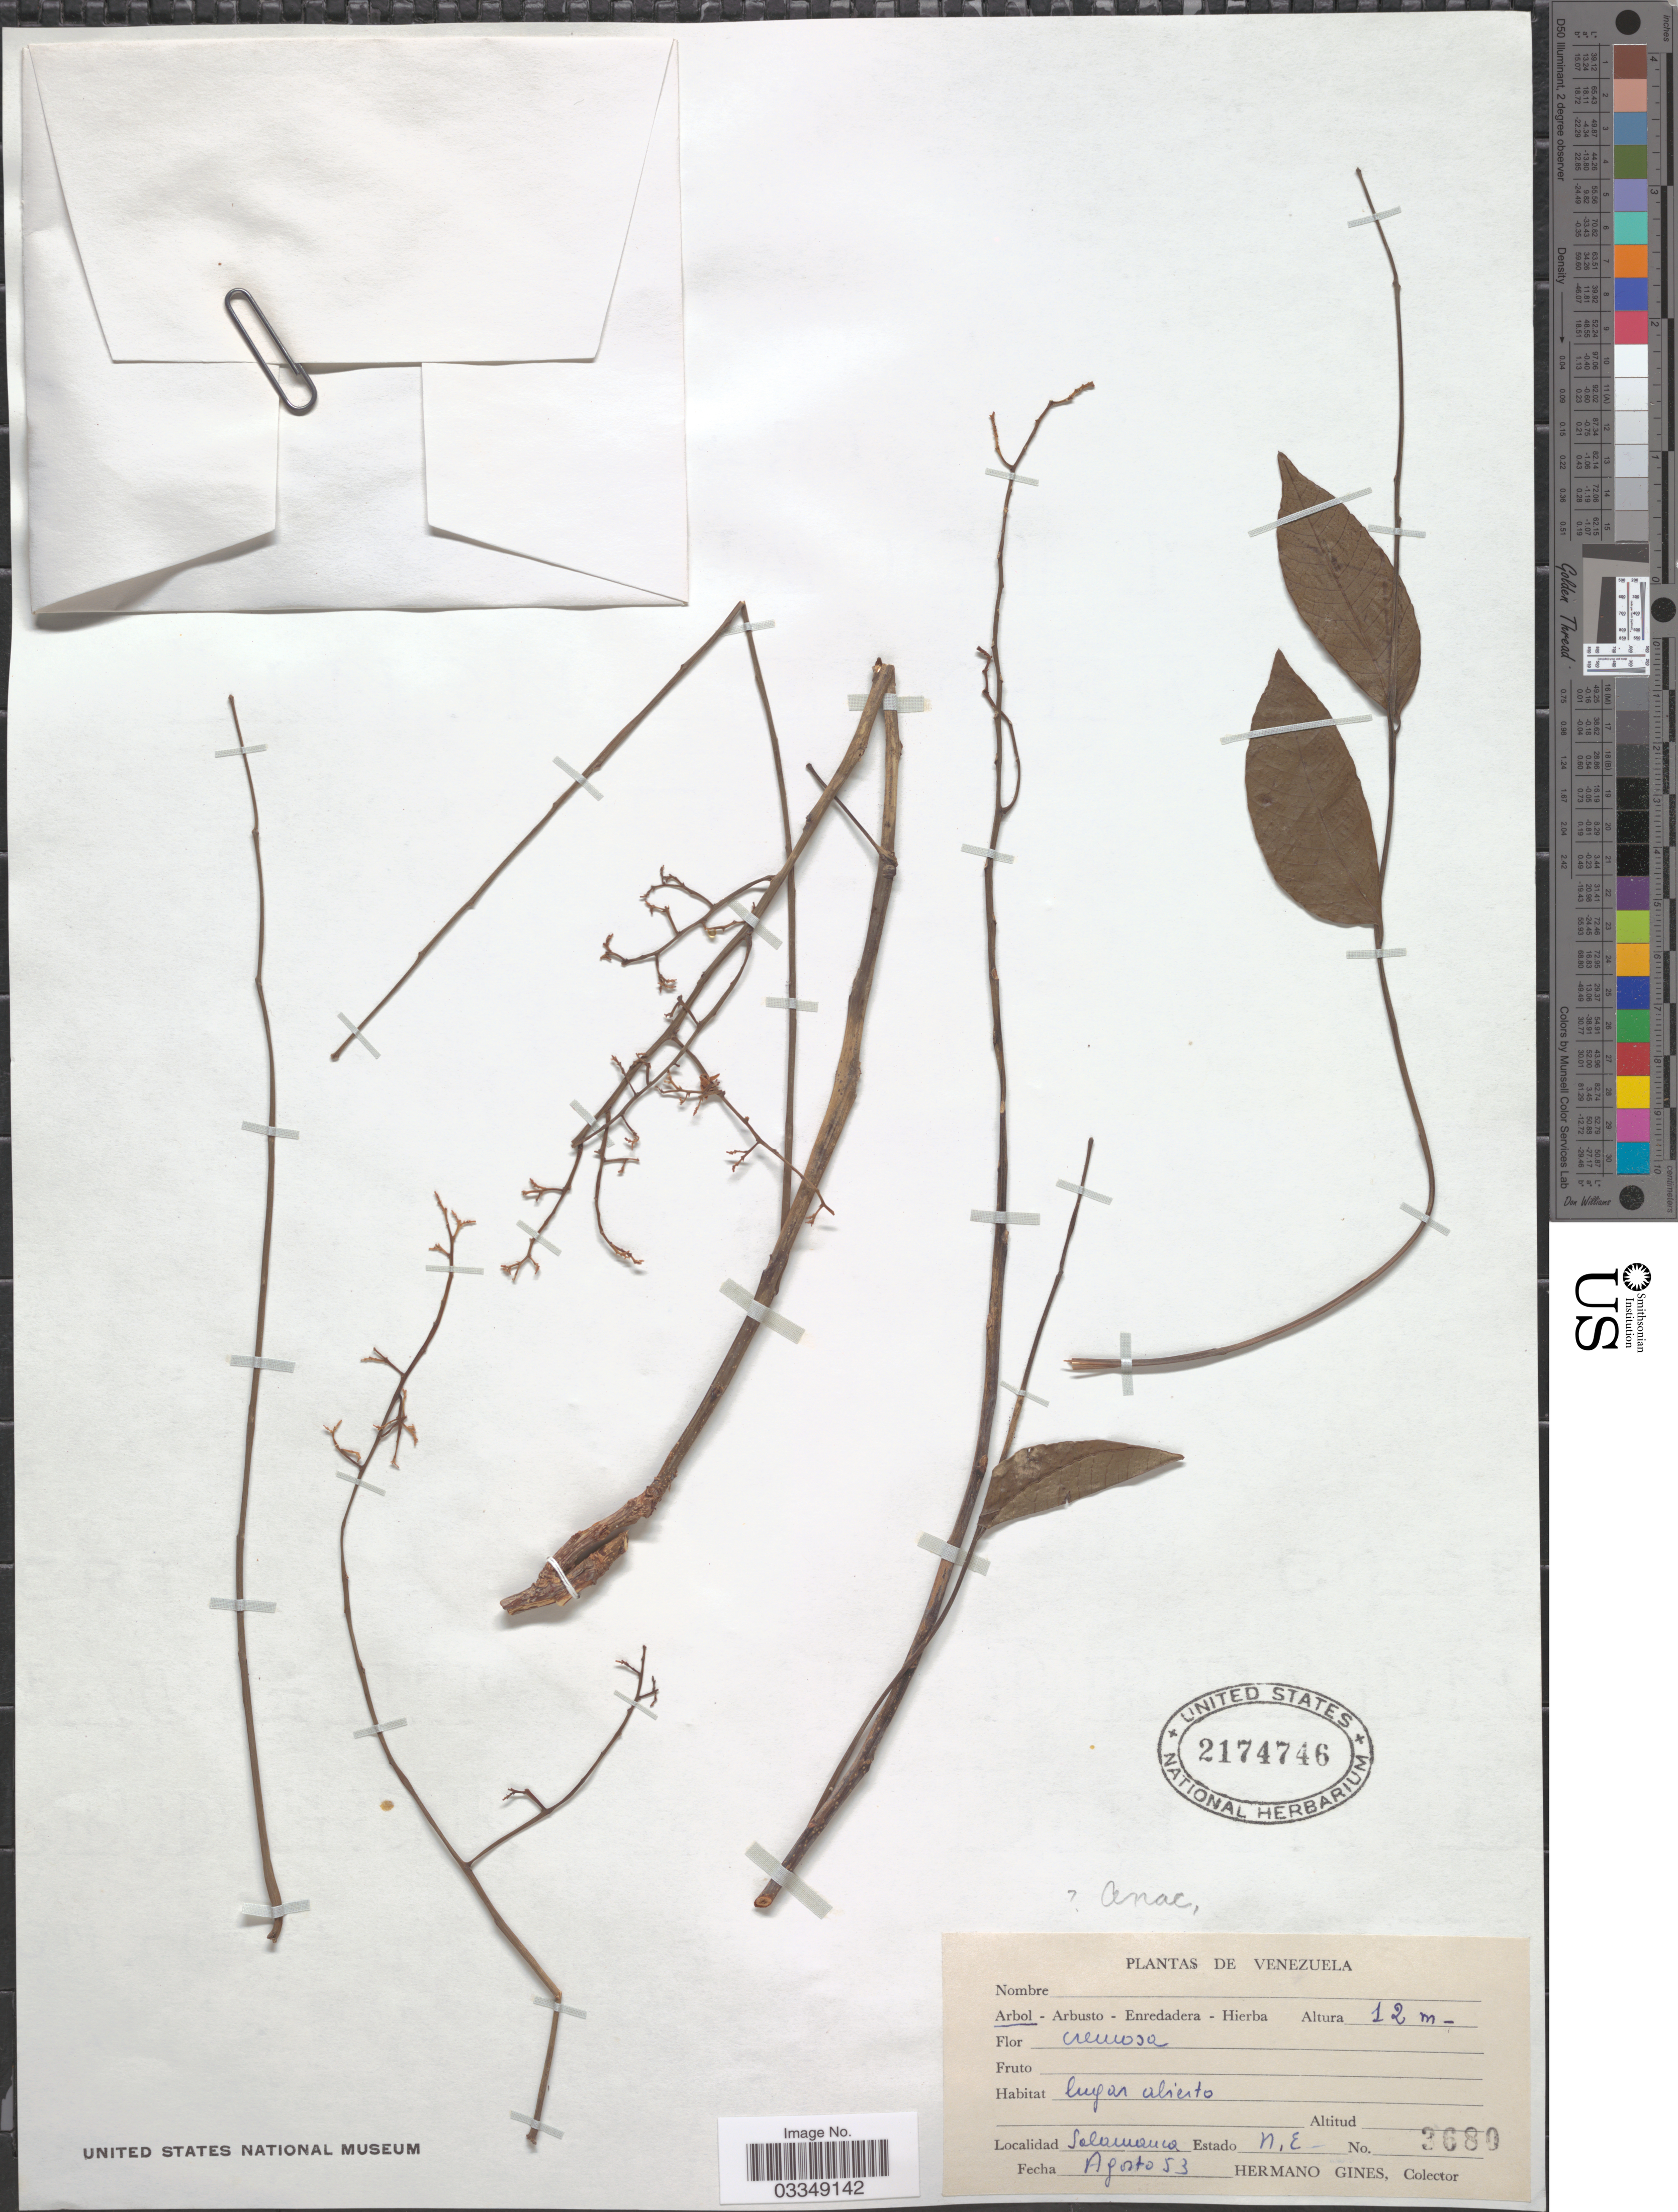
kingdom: Plantae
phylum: Tracheophyta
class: Magnoliopsida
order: Sapindales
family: Anacardiaceae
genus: Spondias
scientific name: Spondias mombin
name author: L.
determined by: Mitchell, John D.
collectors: Bro. Gines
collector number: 3680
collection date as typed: Transcribed d/m/y: /8/53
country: Venezuela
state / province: Nueva Esparta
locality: Salamanca.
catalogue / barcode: US 2174746